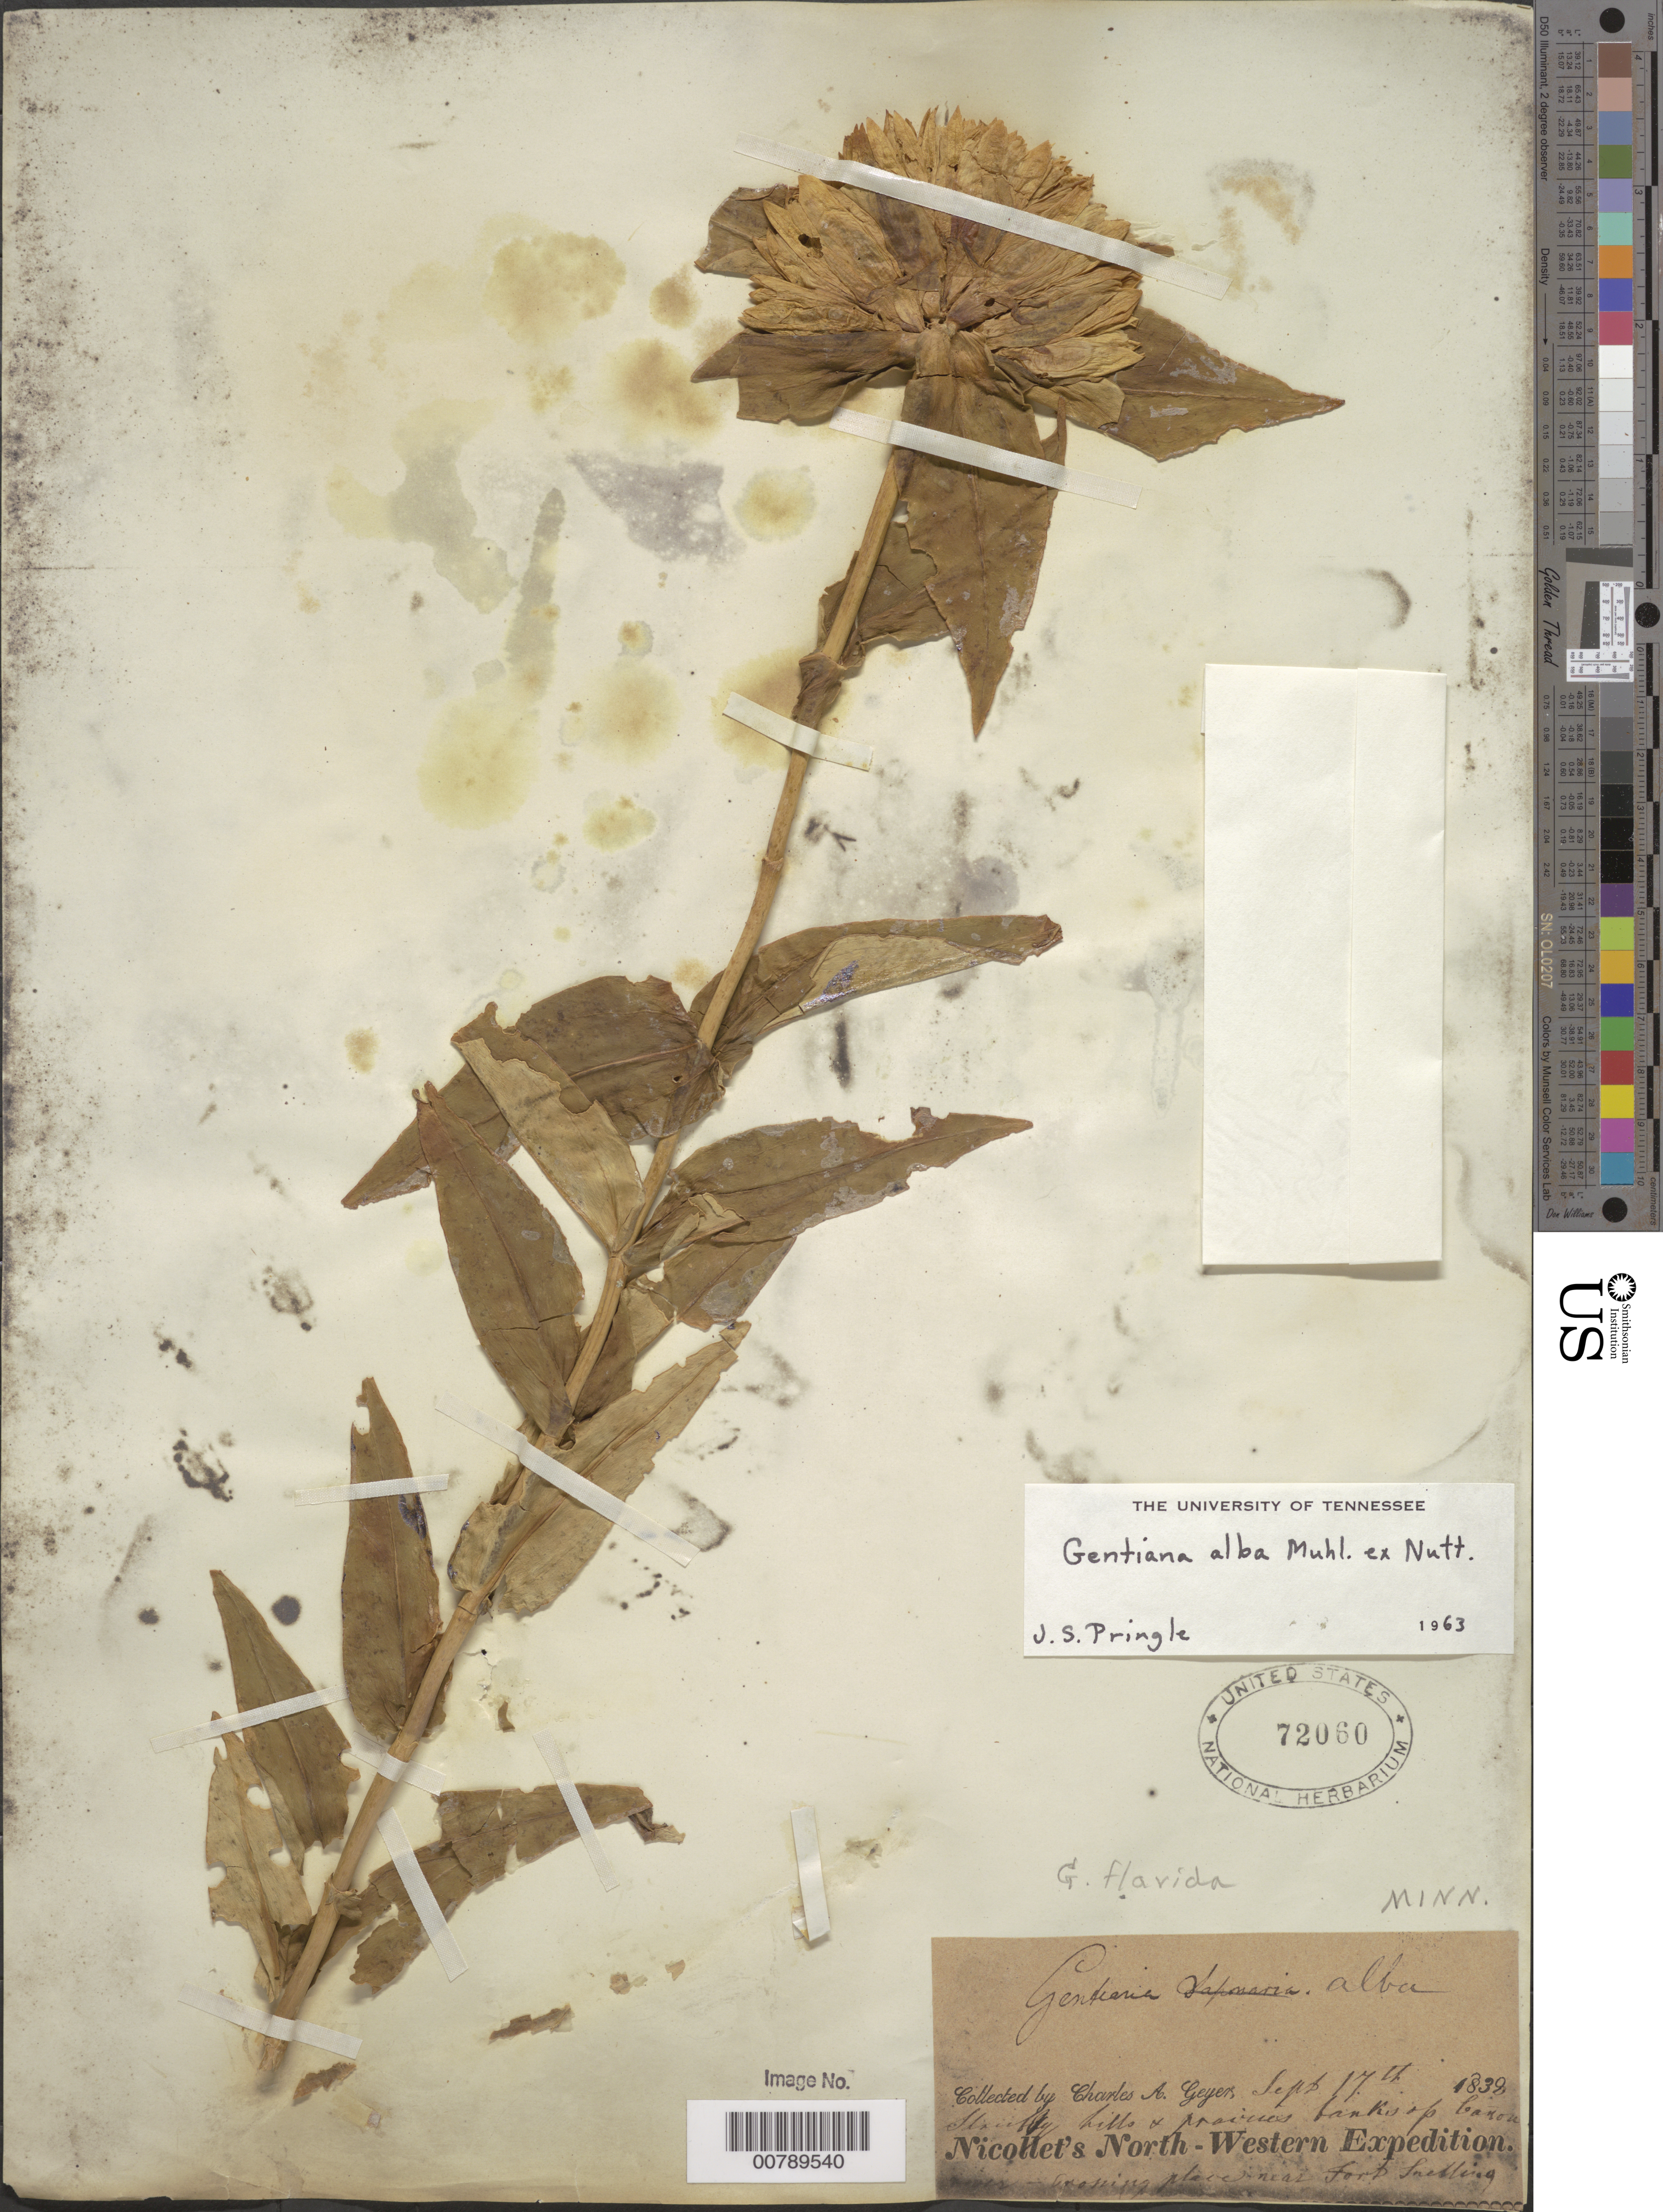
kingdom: Plantae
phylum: Tracheophyta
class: Magnoliopsida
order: Gentianales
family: Gentianaceae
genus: Gentiana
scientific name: Gentiana alba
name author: Muhl. ex J. McNab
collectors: C. A. Geyer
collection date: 1839-09-17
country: United States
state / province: Minnesota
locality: Strictly hills & prairies banks op Cañon. Nicollet's North-Western. Growing places near Fort Snelling.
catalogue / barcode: US 72060